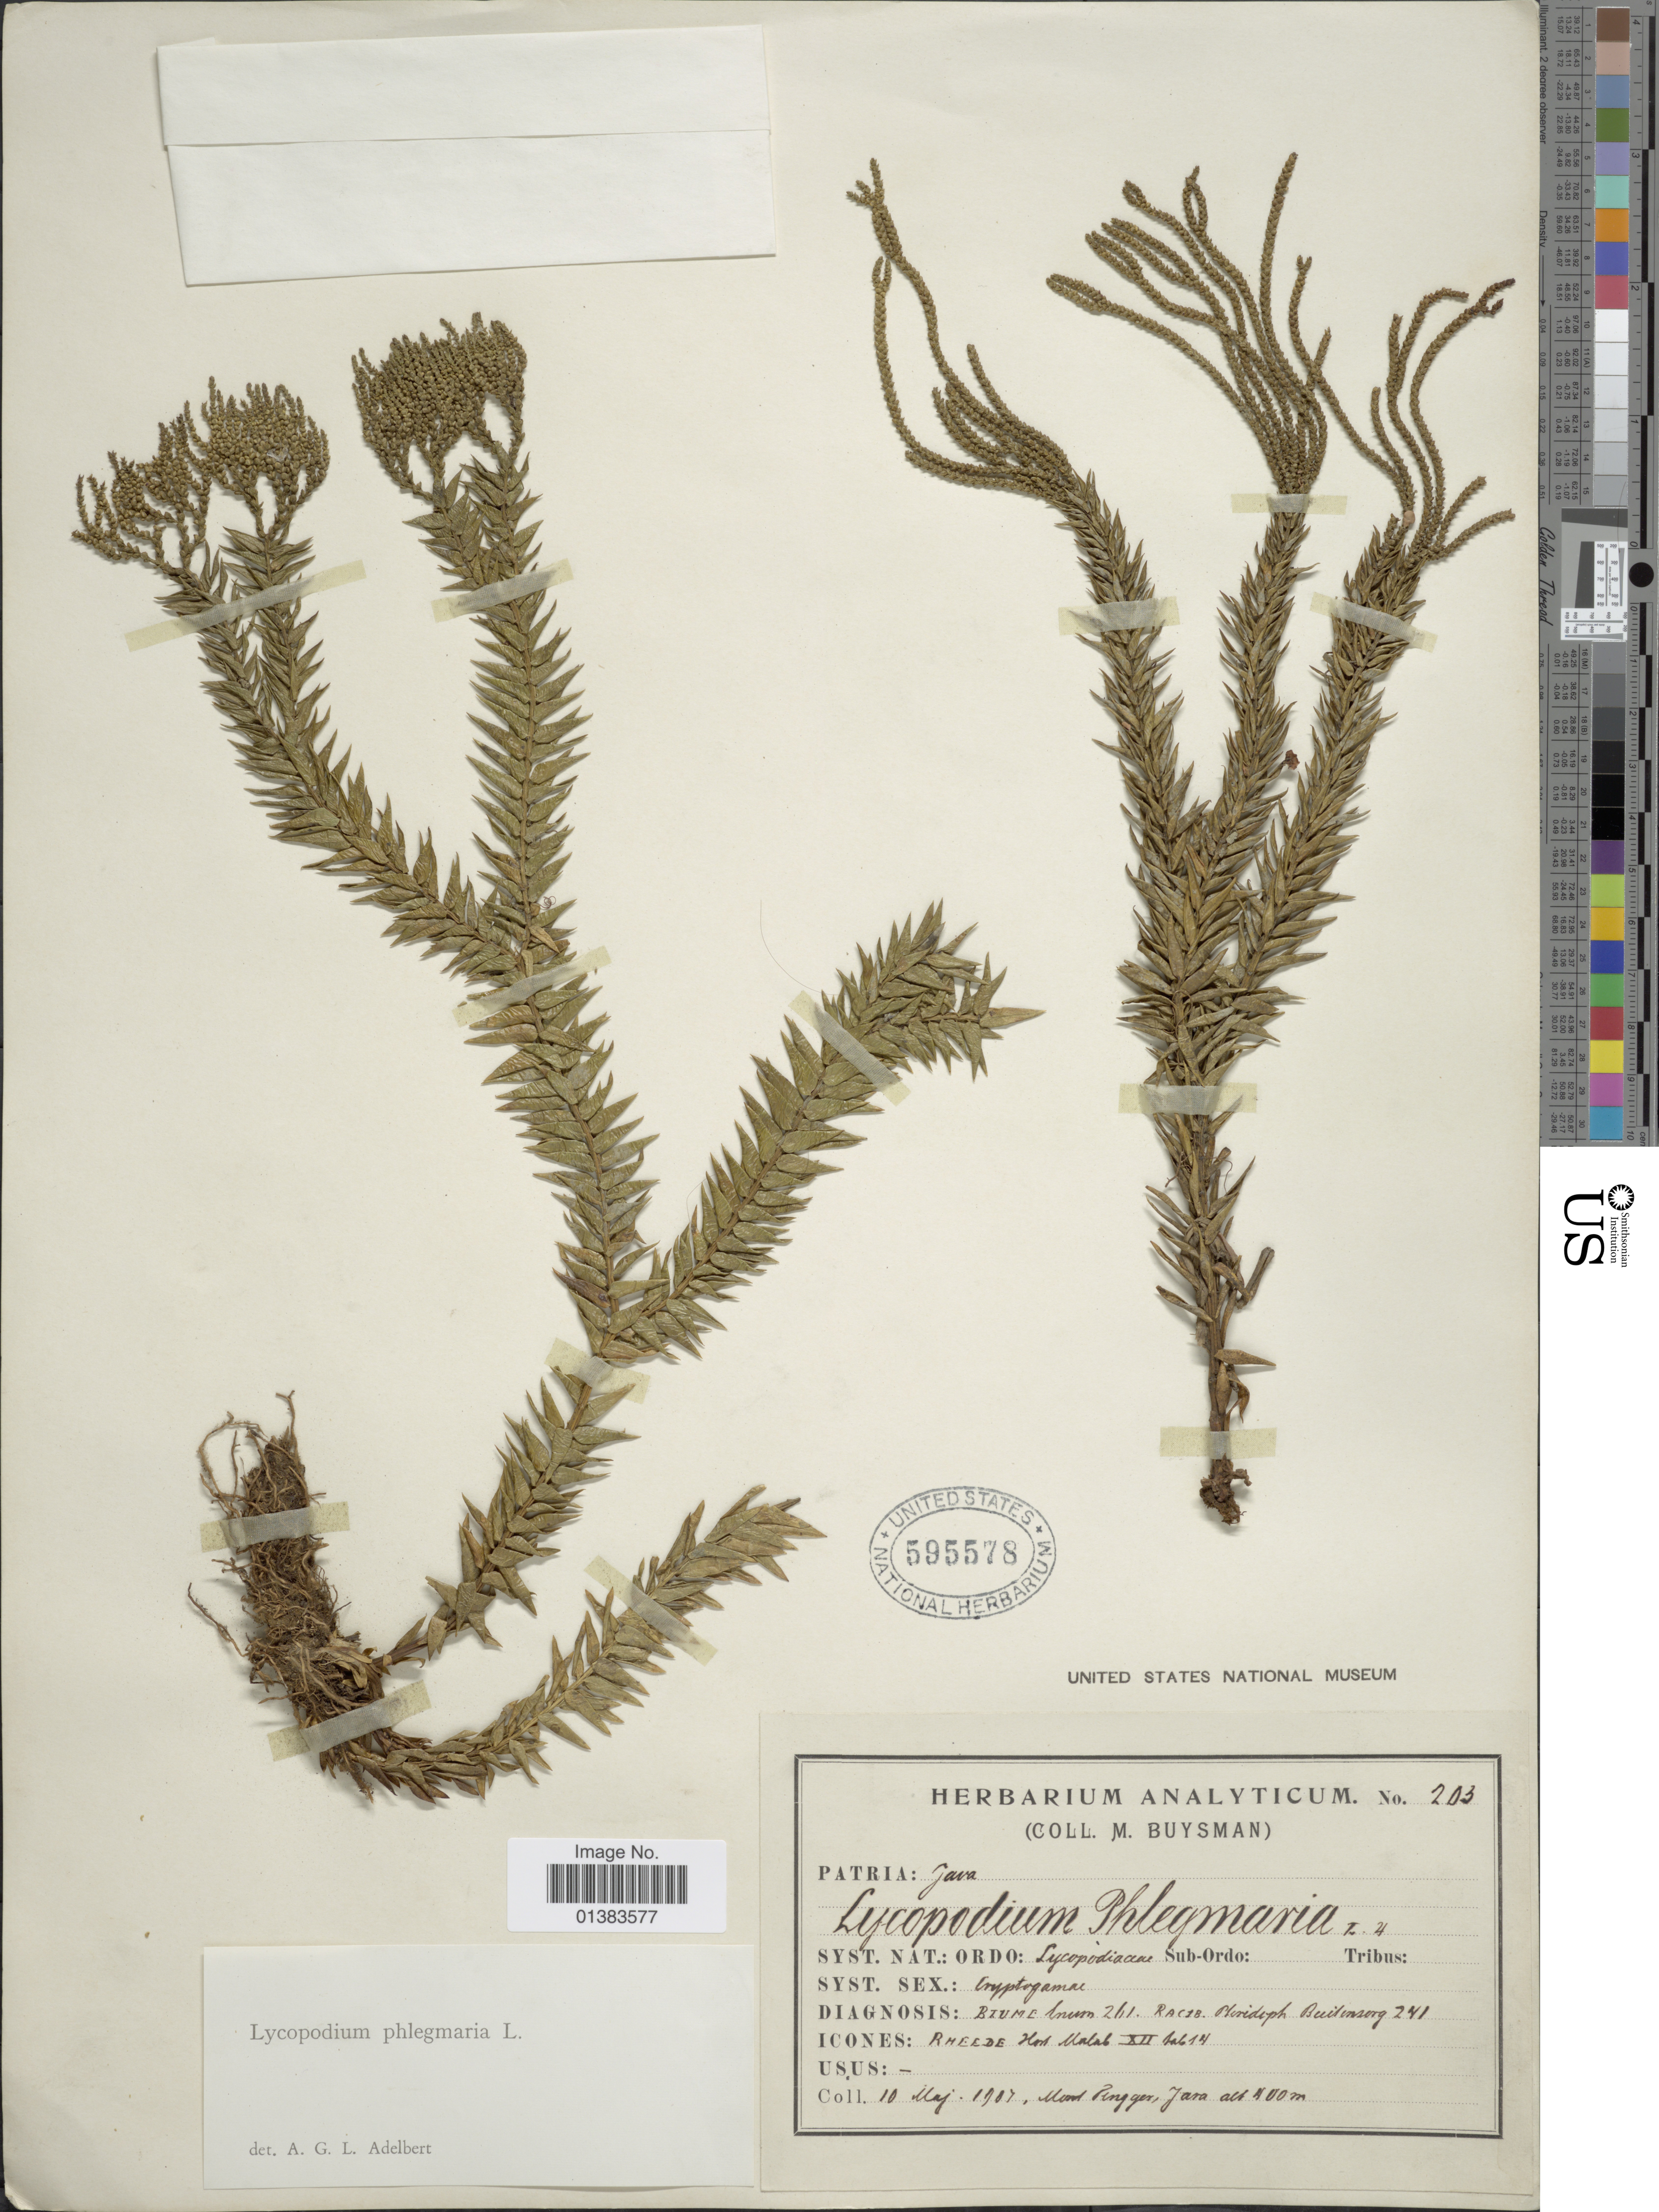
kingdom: Plantae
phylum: Tracheophyta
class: Lycopodiopsida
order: Lycopodiales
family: Lycopodiaceae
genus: Phlegmariurus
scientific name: Phlegmariurus mirabilis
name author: (Willd.) A. R. Field & Testo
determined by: Field, A. R.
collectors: M. Buysman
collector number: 203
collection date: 1907-05-10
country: Indonesia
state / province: Java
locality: Mont Pengger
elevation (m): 400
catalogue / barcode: US 595578